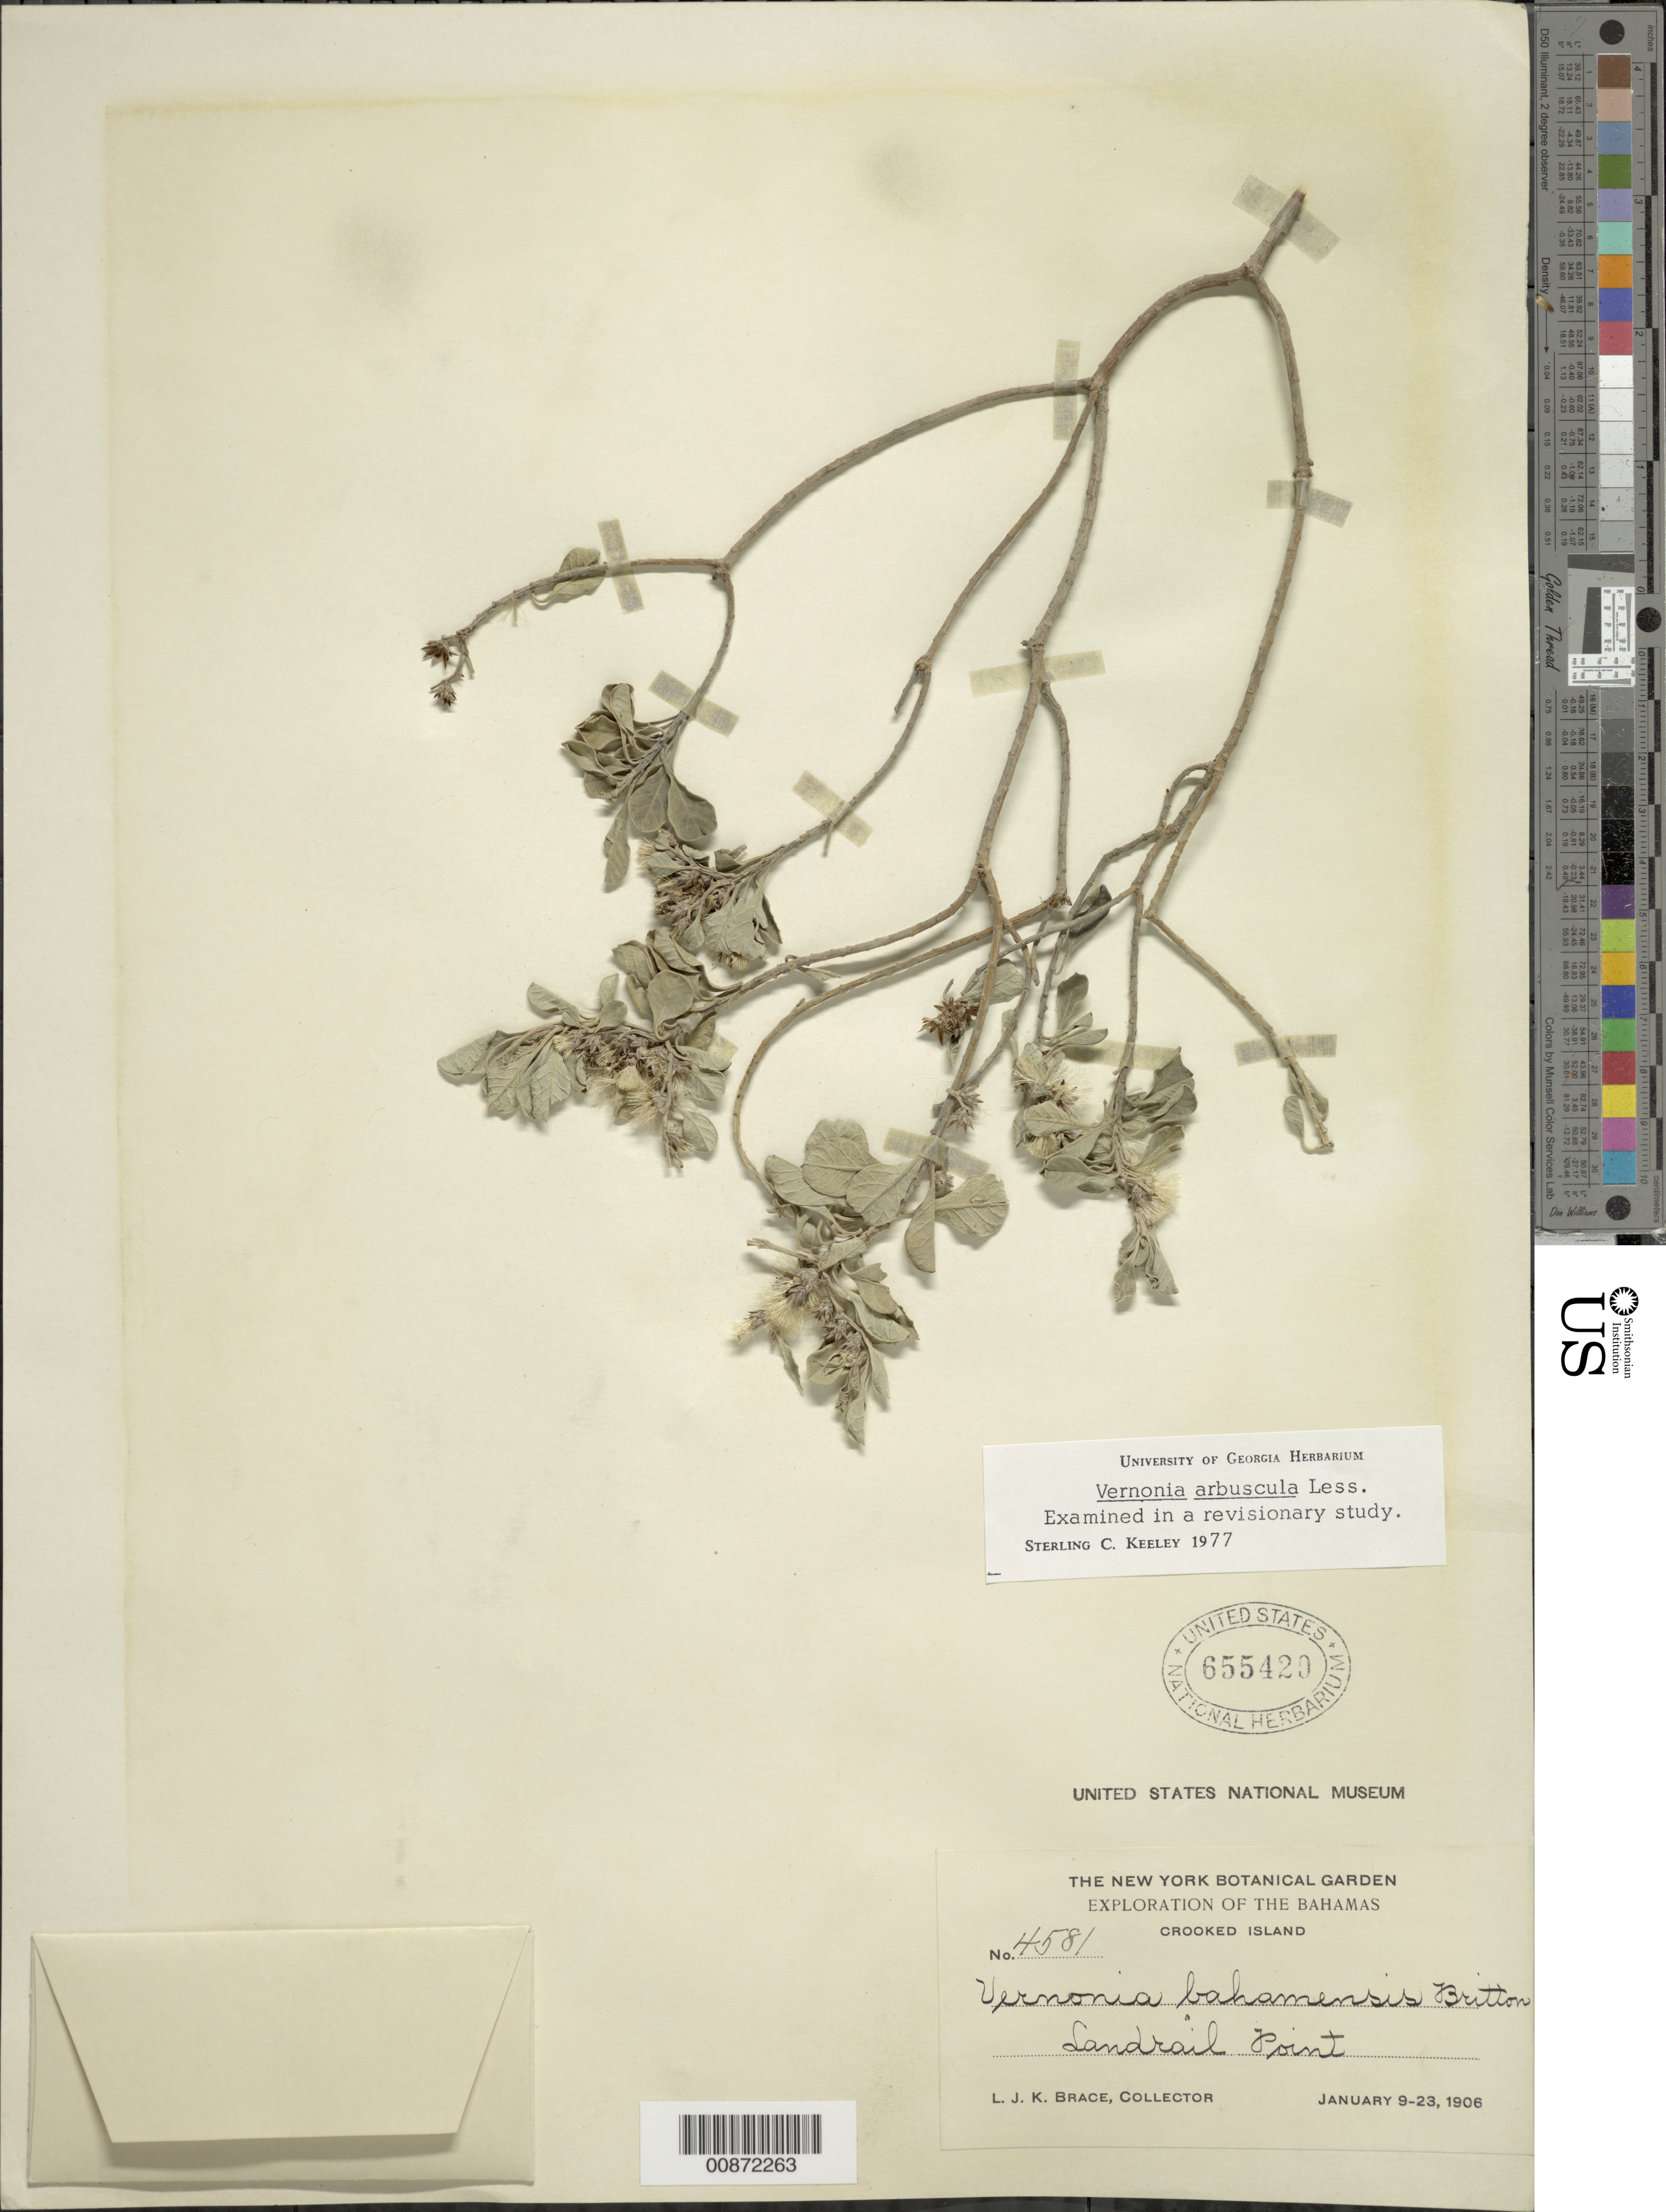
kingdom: Plantae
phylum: Tracheophyta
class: Magnoliopsida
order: Asterales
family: Asteraceae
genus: Lepidaploa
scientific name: Lepidaploa arbuscula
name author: (Less.) H. Rob.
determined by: Keeley, S. C.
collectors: L. J. K. Brace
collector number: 4581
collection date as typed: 09 Jan 1906 to 23 Jan 1906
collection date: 1906-01-09/1906-01-23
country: Bahamas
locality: Crooked Island. Sandrail Point.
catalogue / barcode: US 655420